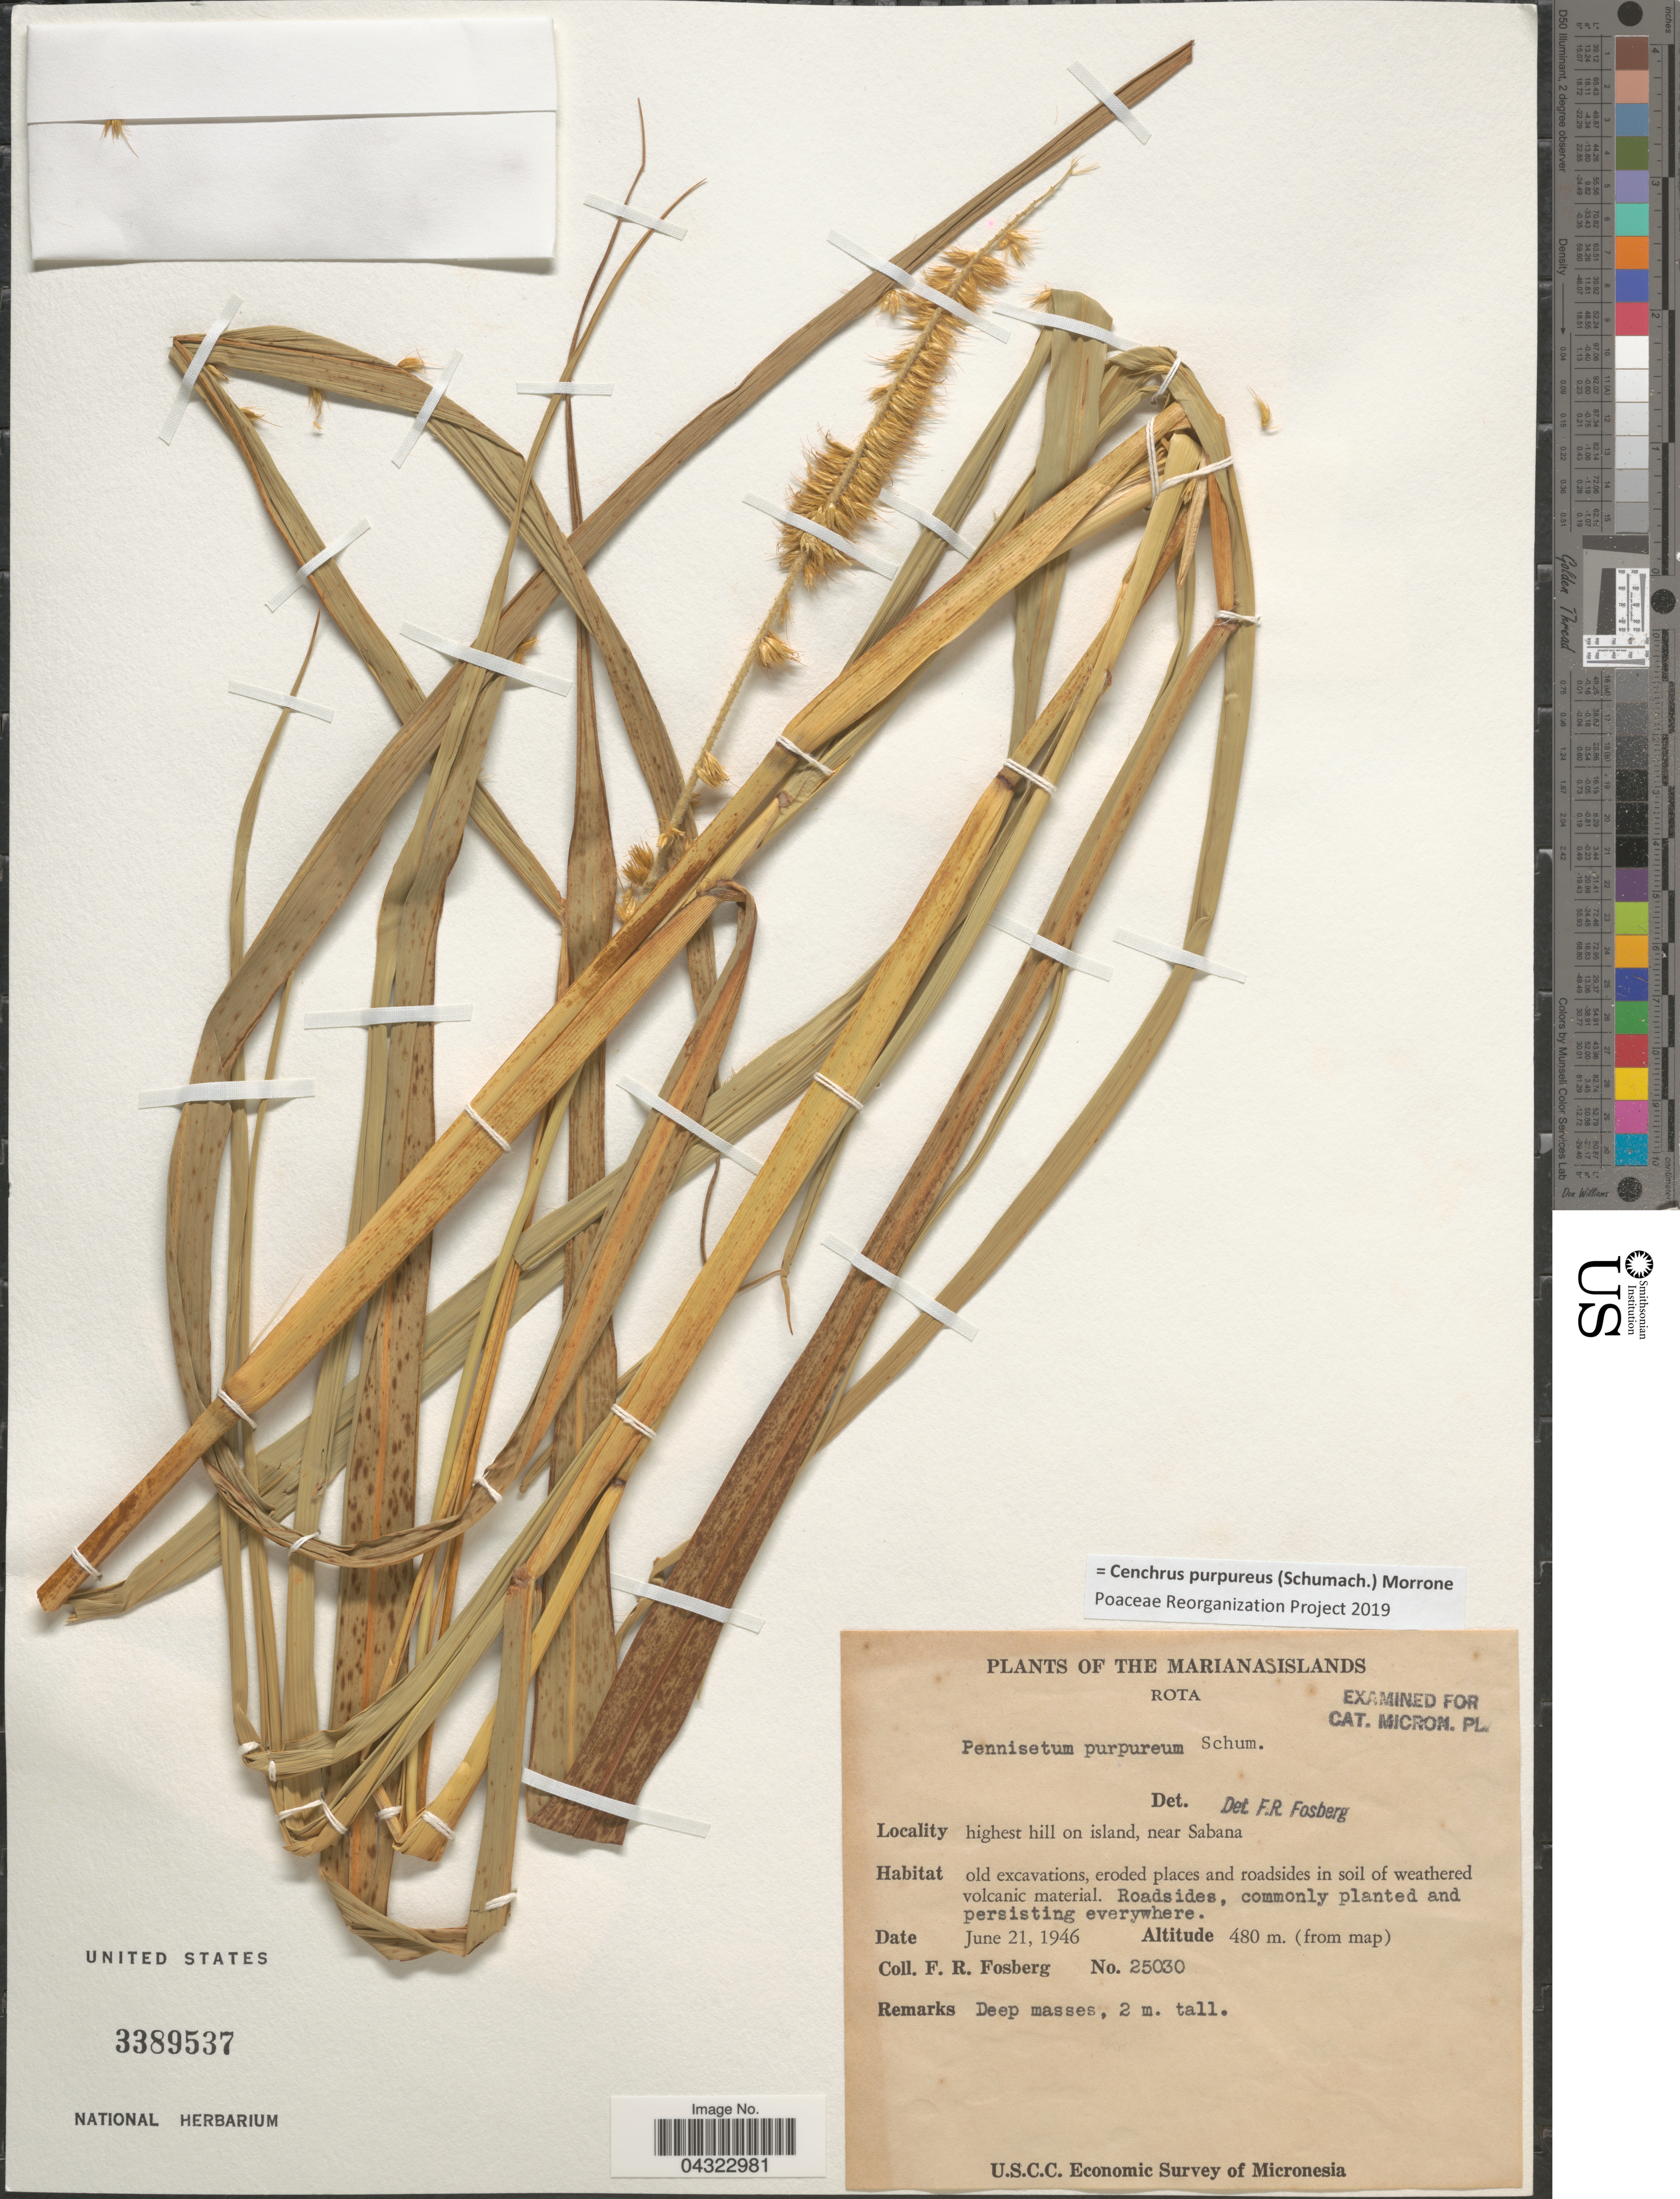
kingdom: Plantae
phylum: Tracheophyta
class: Liliopsida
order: Poales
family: Poaceae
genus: Cenchrus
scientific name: Cenchrus purpureus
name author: (Schumach.) Morrone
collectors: F. R. Fosberg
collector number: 25030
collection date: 1946-06-21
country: Northern Mariana Islands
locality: The Marianas Islands. Rota. Highest hill on island, near Sabana. U.S.C.C. Economic Survey of Micronesia.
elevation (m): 480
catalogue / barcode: US 3389537